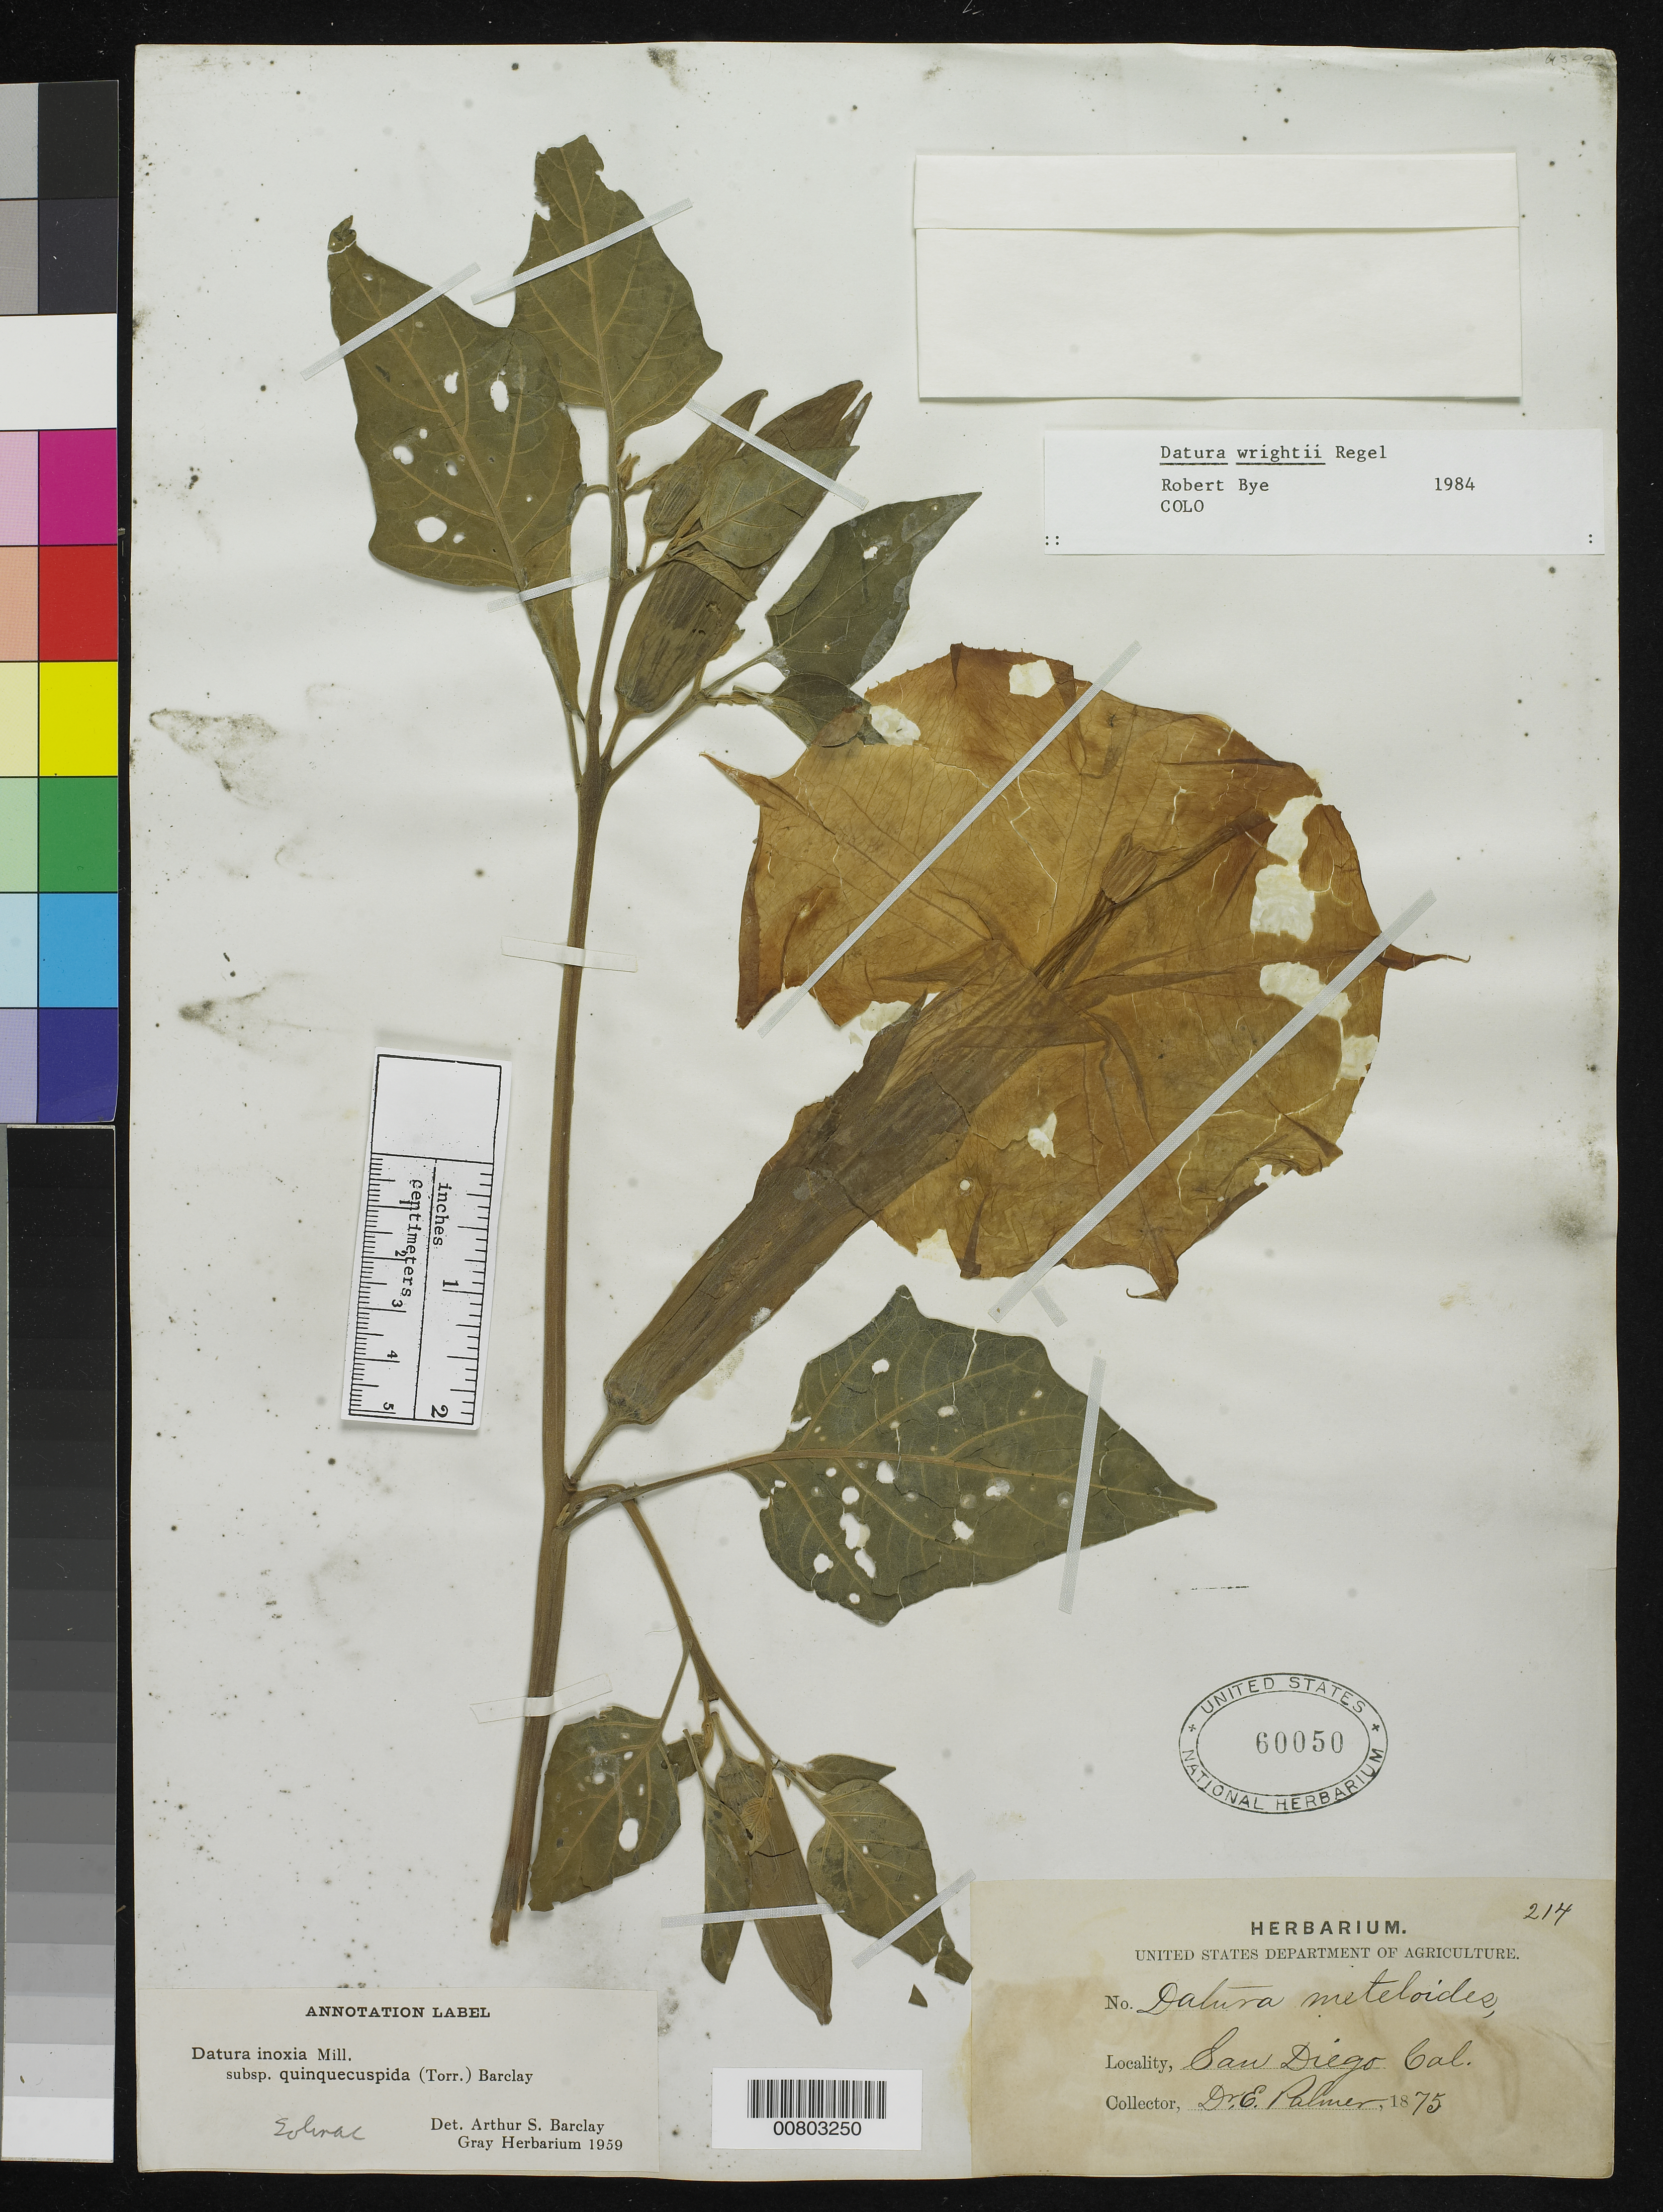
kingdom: Plantae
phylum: Tracheophyta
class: Magnoliopsida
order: Solanales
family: Solanaceae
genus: Datura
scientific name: Datura wrightii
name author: Regel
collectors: E. Palmer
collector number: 214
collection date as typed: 1875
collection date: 1875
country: United States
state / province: California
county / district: San Diego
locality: San Diego, California.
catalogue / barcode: US 60050